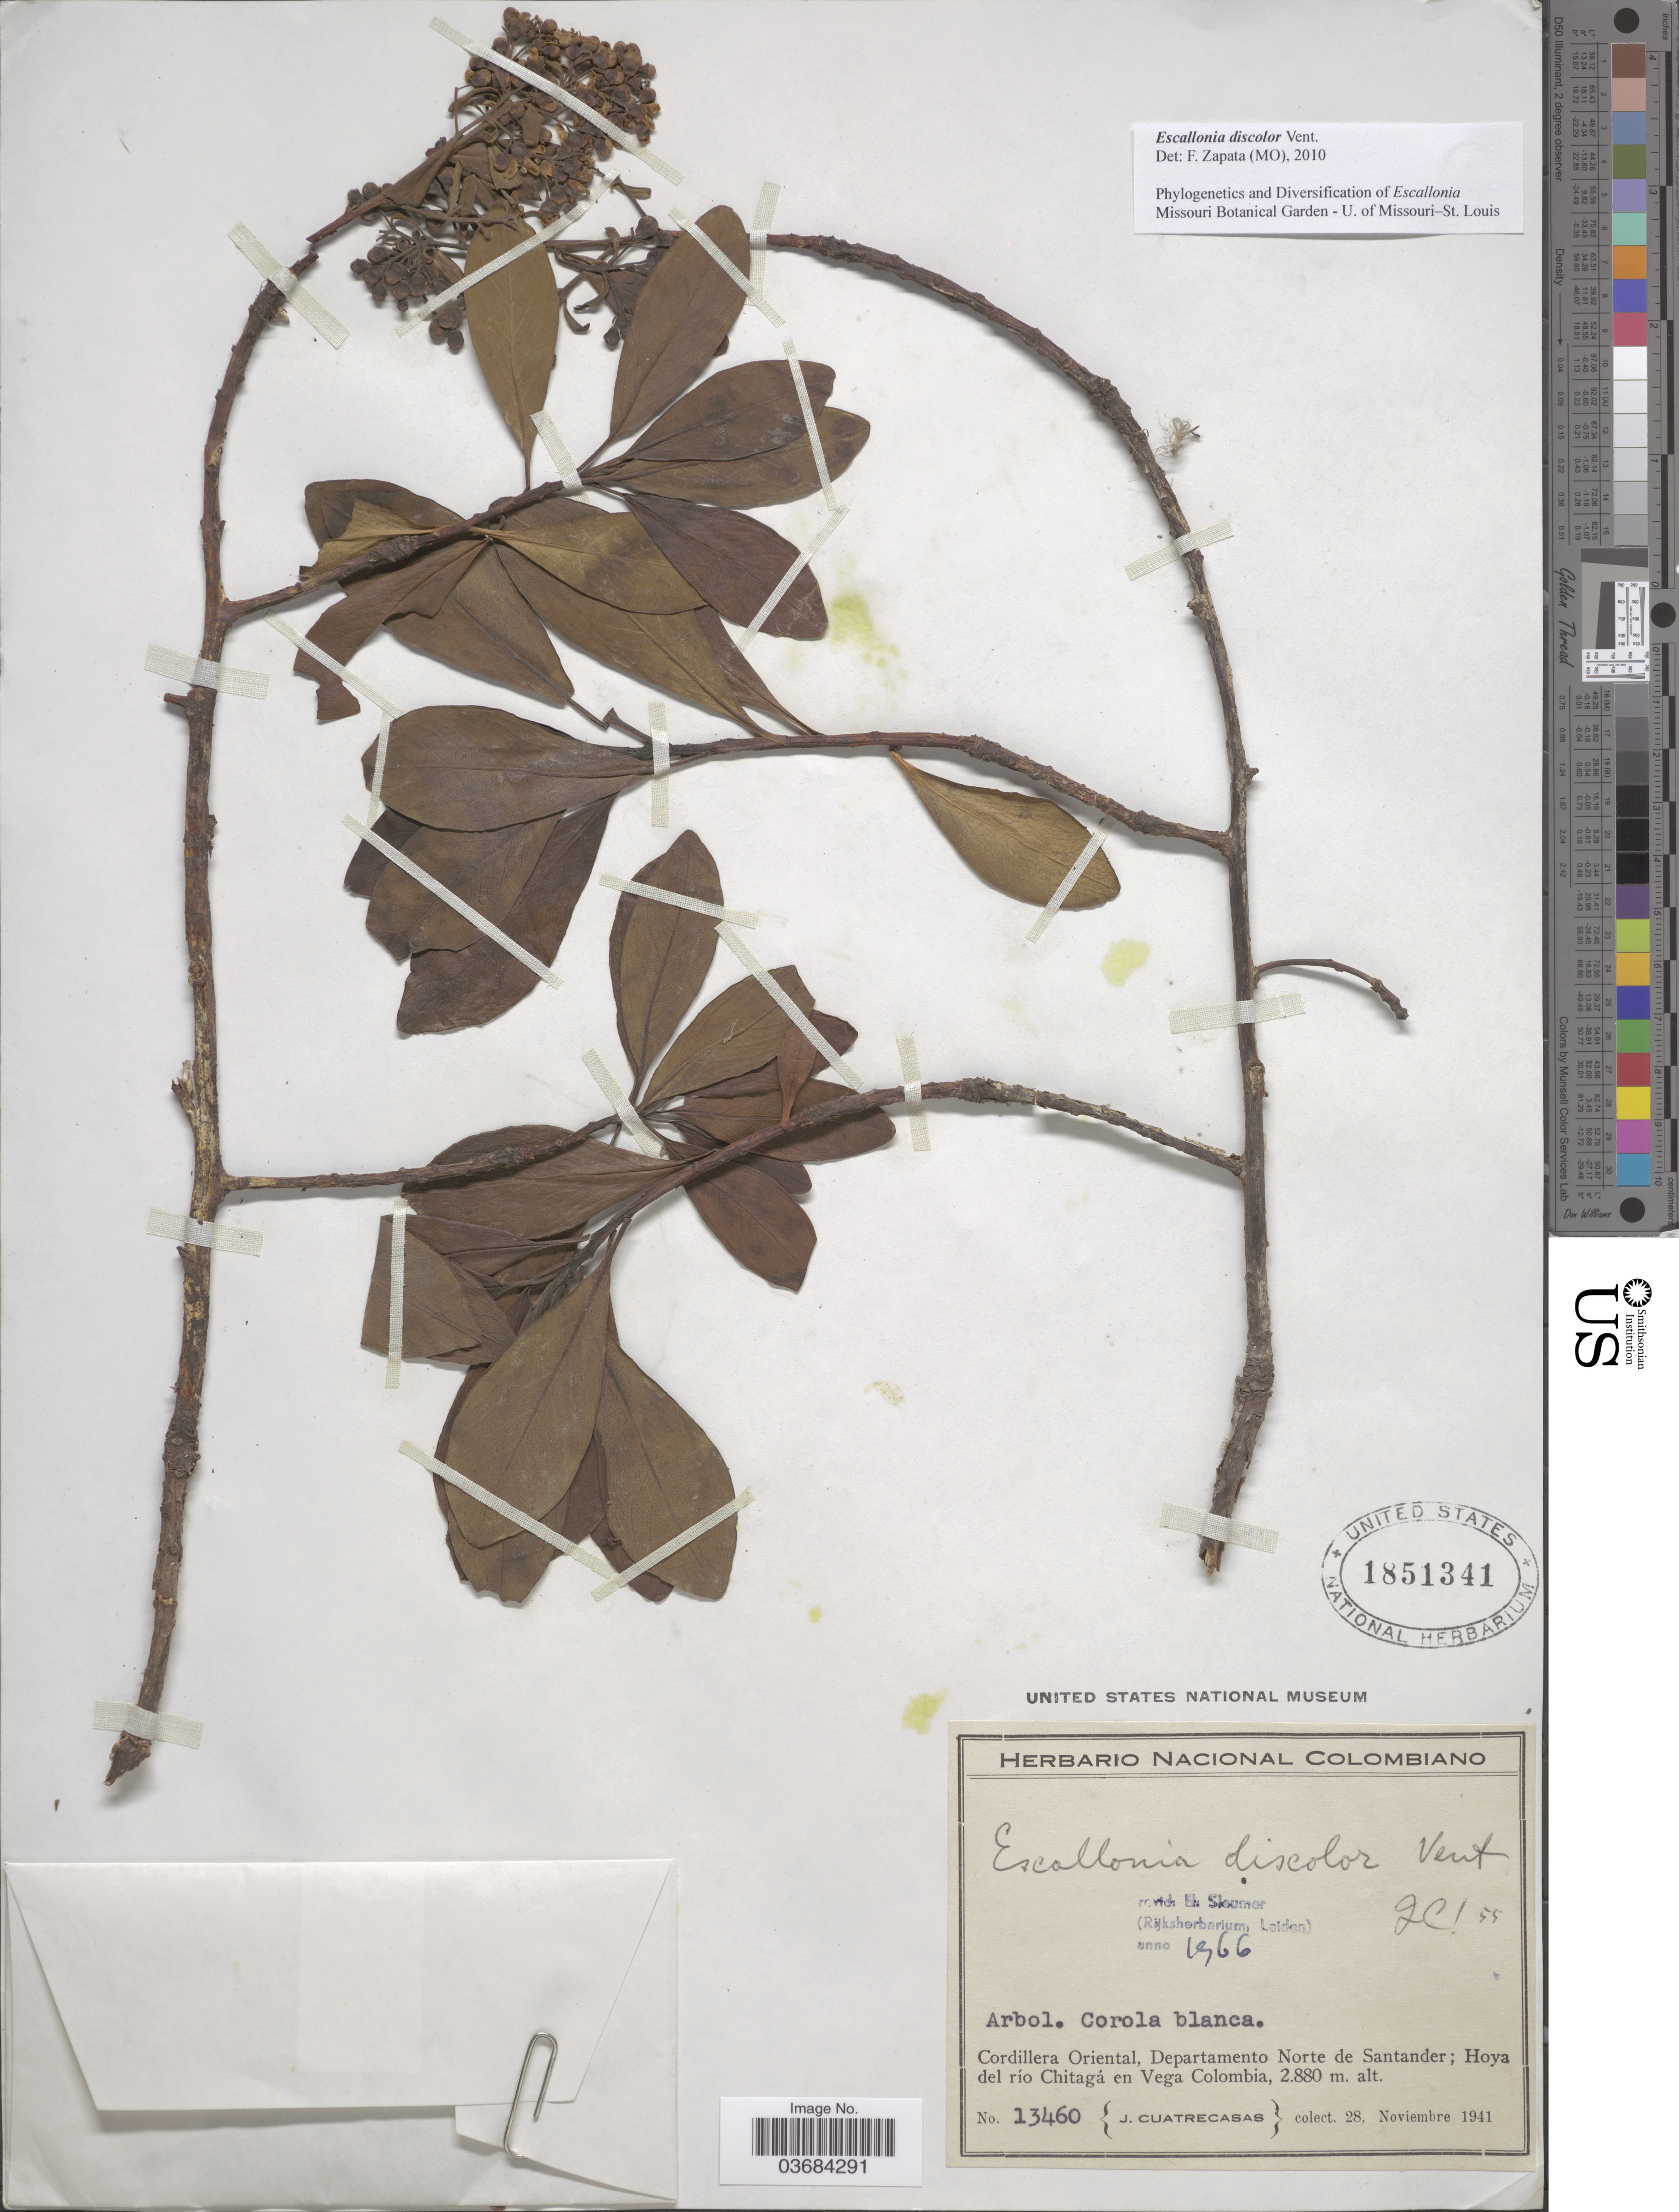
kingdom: Plantae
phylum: Tracheophyta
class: Magnoliopsida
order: Escalloniales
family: Escalloniaceae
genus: Escallonia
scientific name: Escallonia discolor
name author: Vent.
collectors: J. Cuatrecasas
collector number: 13460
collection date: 1941-11-28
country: Colombia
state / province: Norte de Santander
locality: Cordillera Oriental, Departamento Norte de Santander; Hoya del río Chitagá en Vega Colombia.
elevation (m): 2880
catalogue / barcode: US 1851341